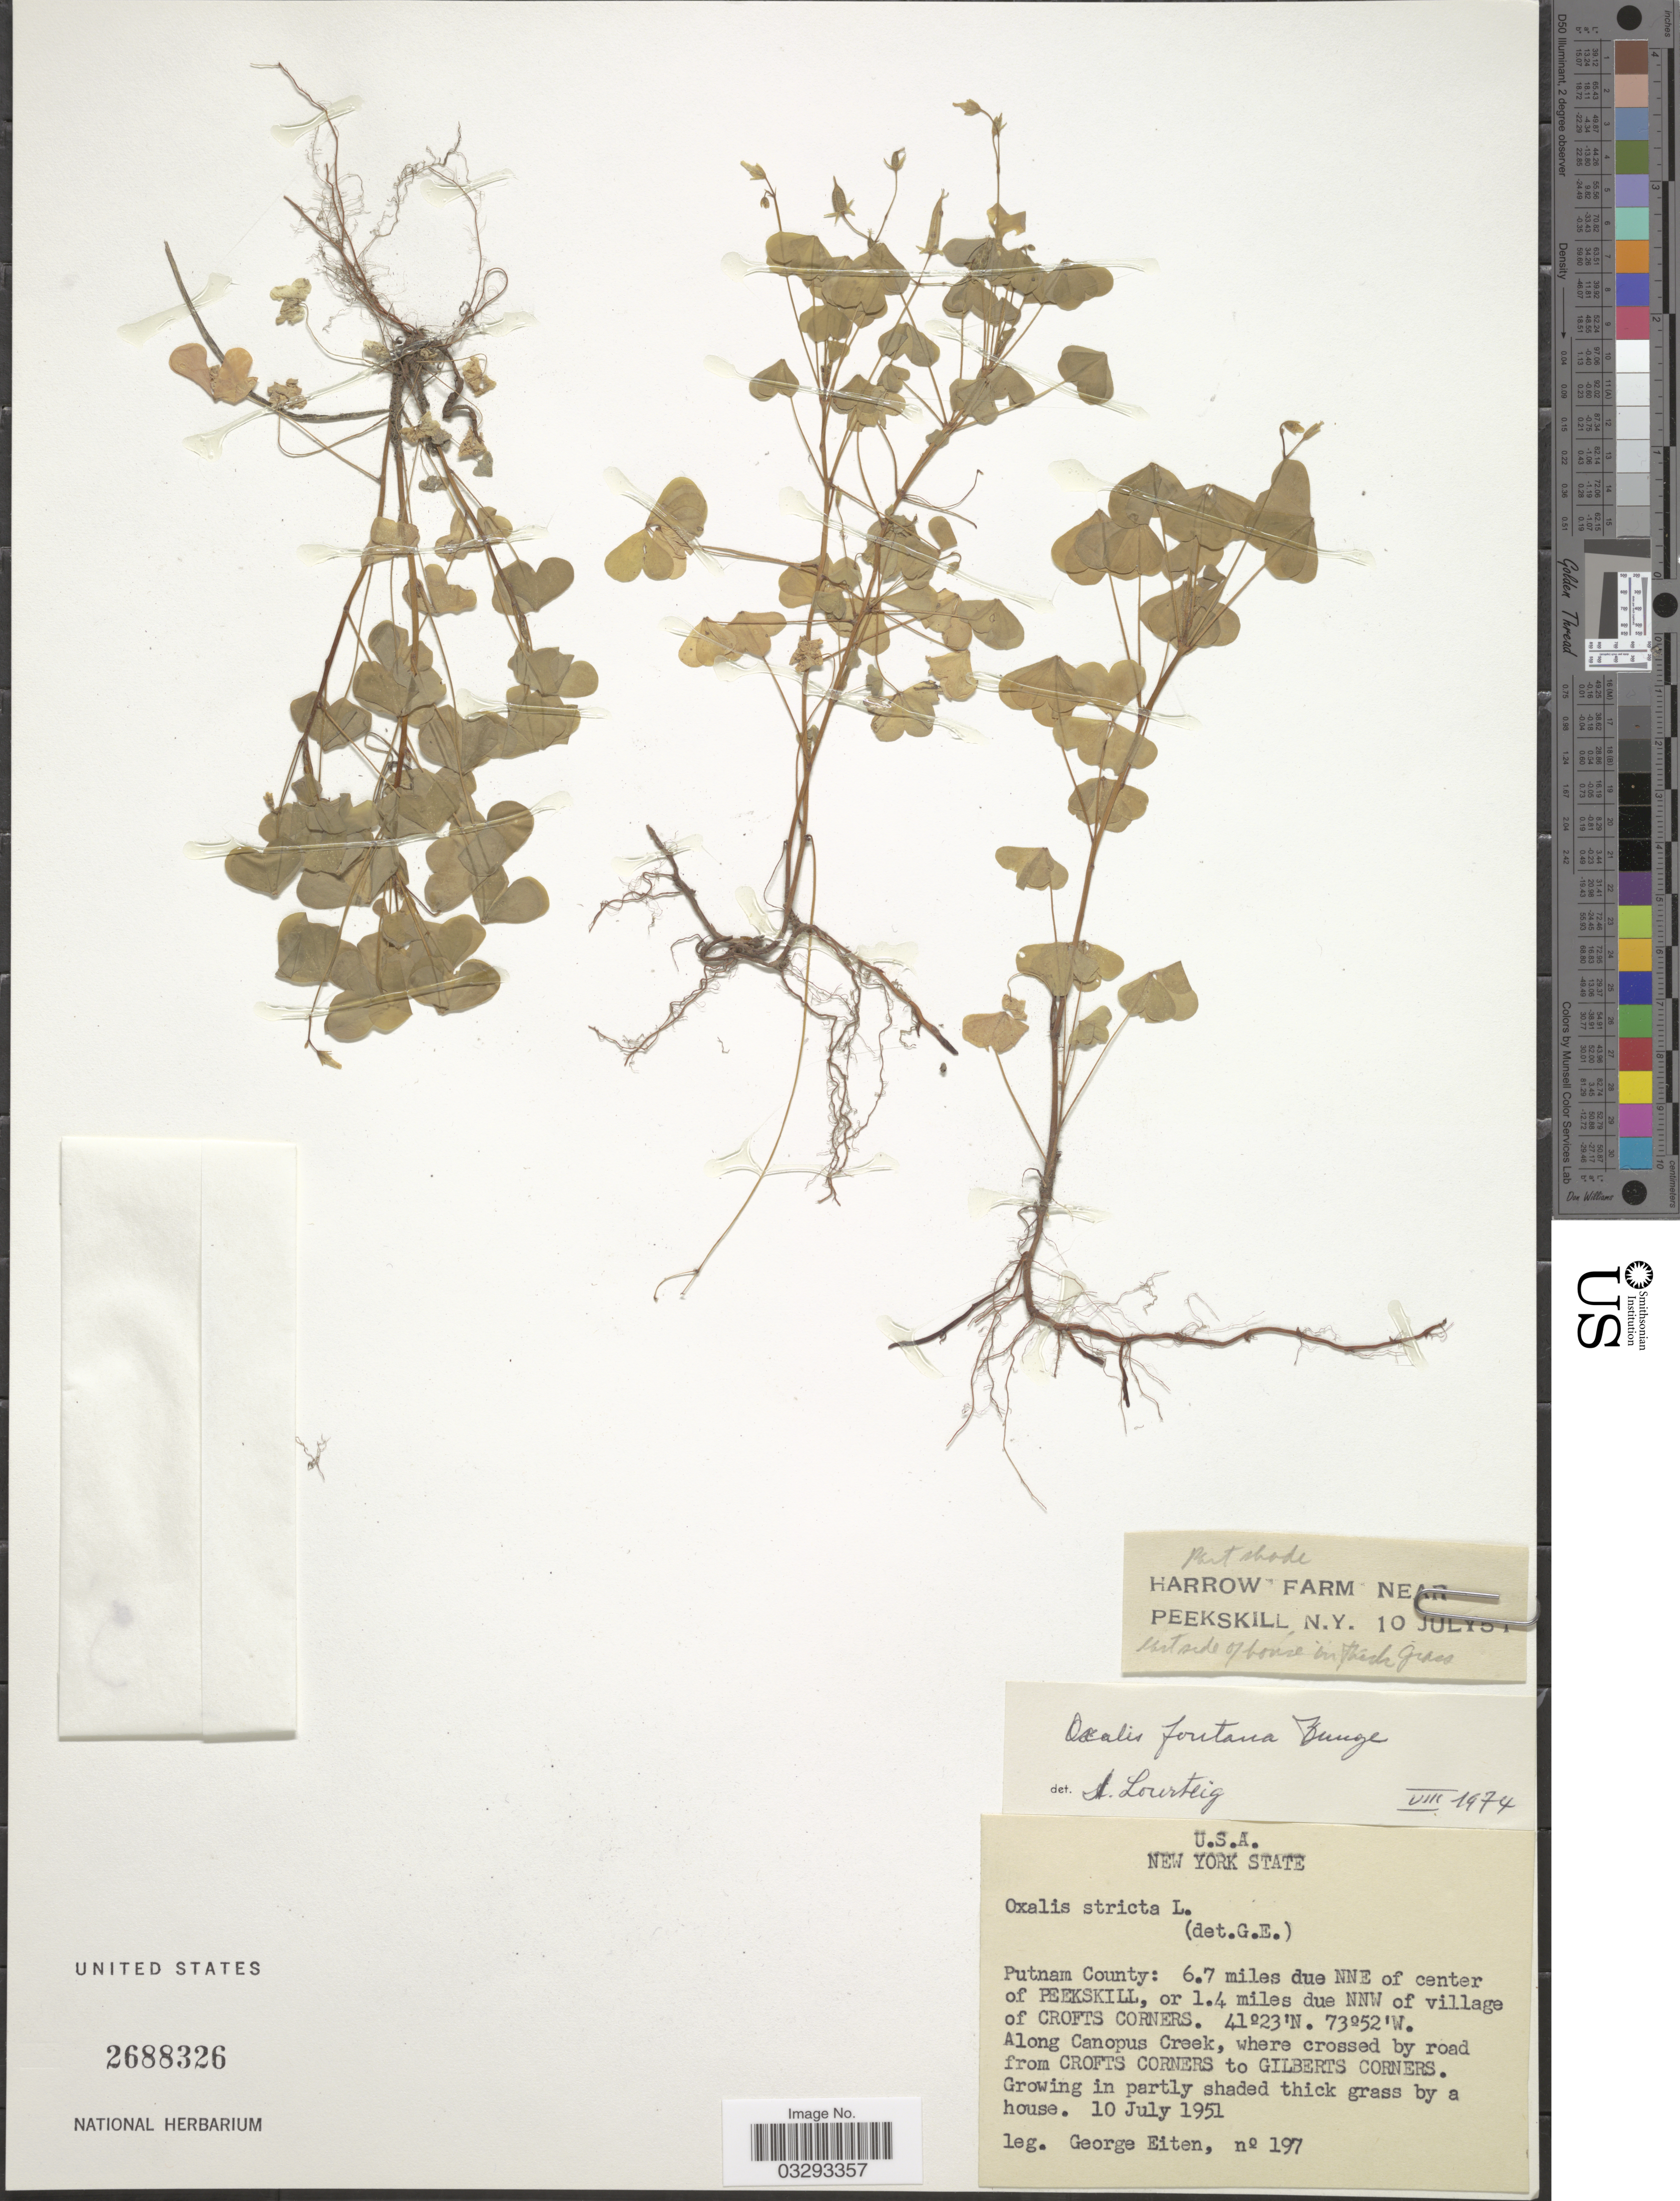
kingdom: Plantae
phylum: Tracheophyta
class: Magnoliopsida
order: Oxalidales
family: Oxalidaceae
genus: Oxalis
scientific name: Oxalis fontana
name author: Bunge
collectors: G. Eiten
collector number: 197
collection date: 1951-07-10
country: United States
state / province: New York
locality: Putnam County: 6.7 miles due NNE of center of Peekskill, or 1.4 miles due NNW of village of Crofts Corners. Along Canopus Creek, where crossed by road from Crofts Corners to Gilberts Corners.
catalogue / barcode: US 2688326